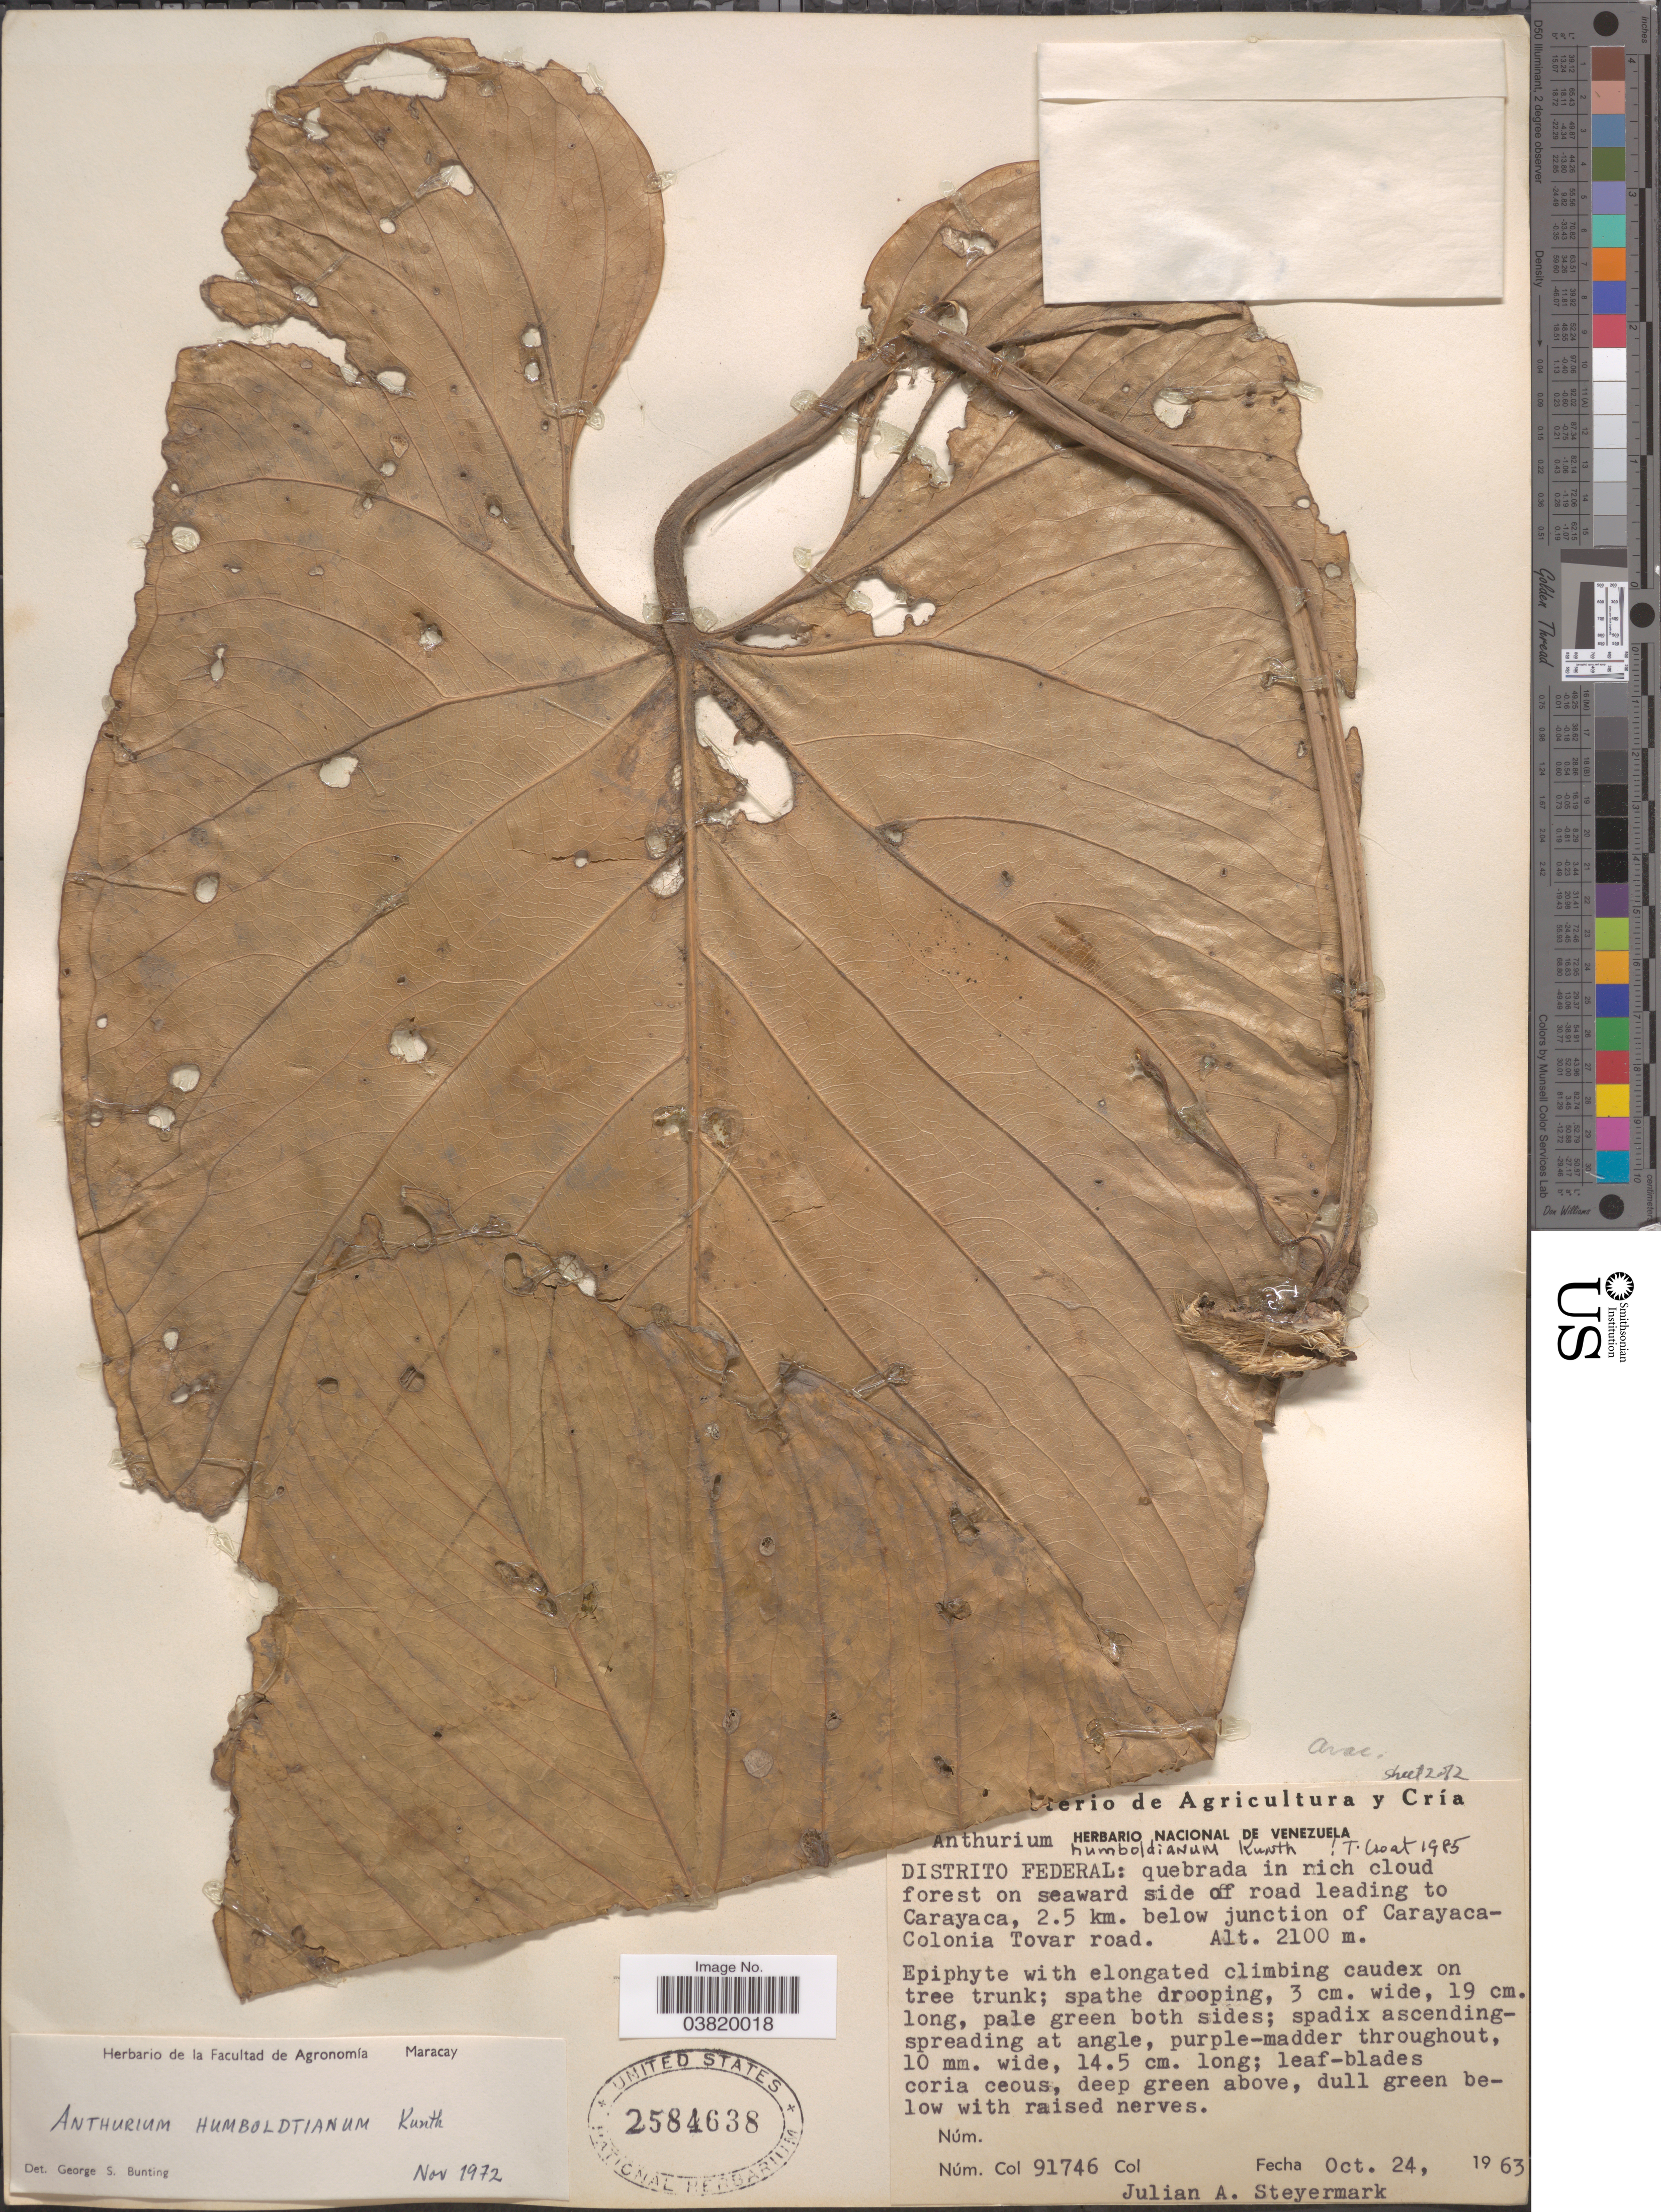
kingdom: Plantae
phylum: Tracheophyta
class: Liliopsida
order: Alismatales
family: Araceae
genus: Anthurium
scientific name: Anthurium humboldtianum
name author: Kunth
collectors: J. Steyermark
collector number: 91746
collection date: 1963-10-24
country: Venezuela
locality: Distrito Federal: quebrada in rich cloud forest on seaward side of road leading to Carayaca, 2.5 km. below junction of Carayaca-Colonia Tovar road.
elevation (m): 2100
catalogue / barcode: US 2584638